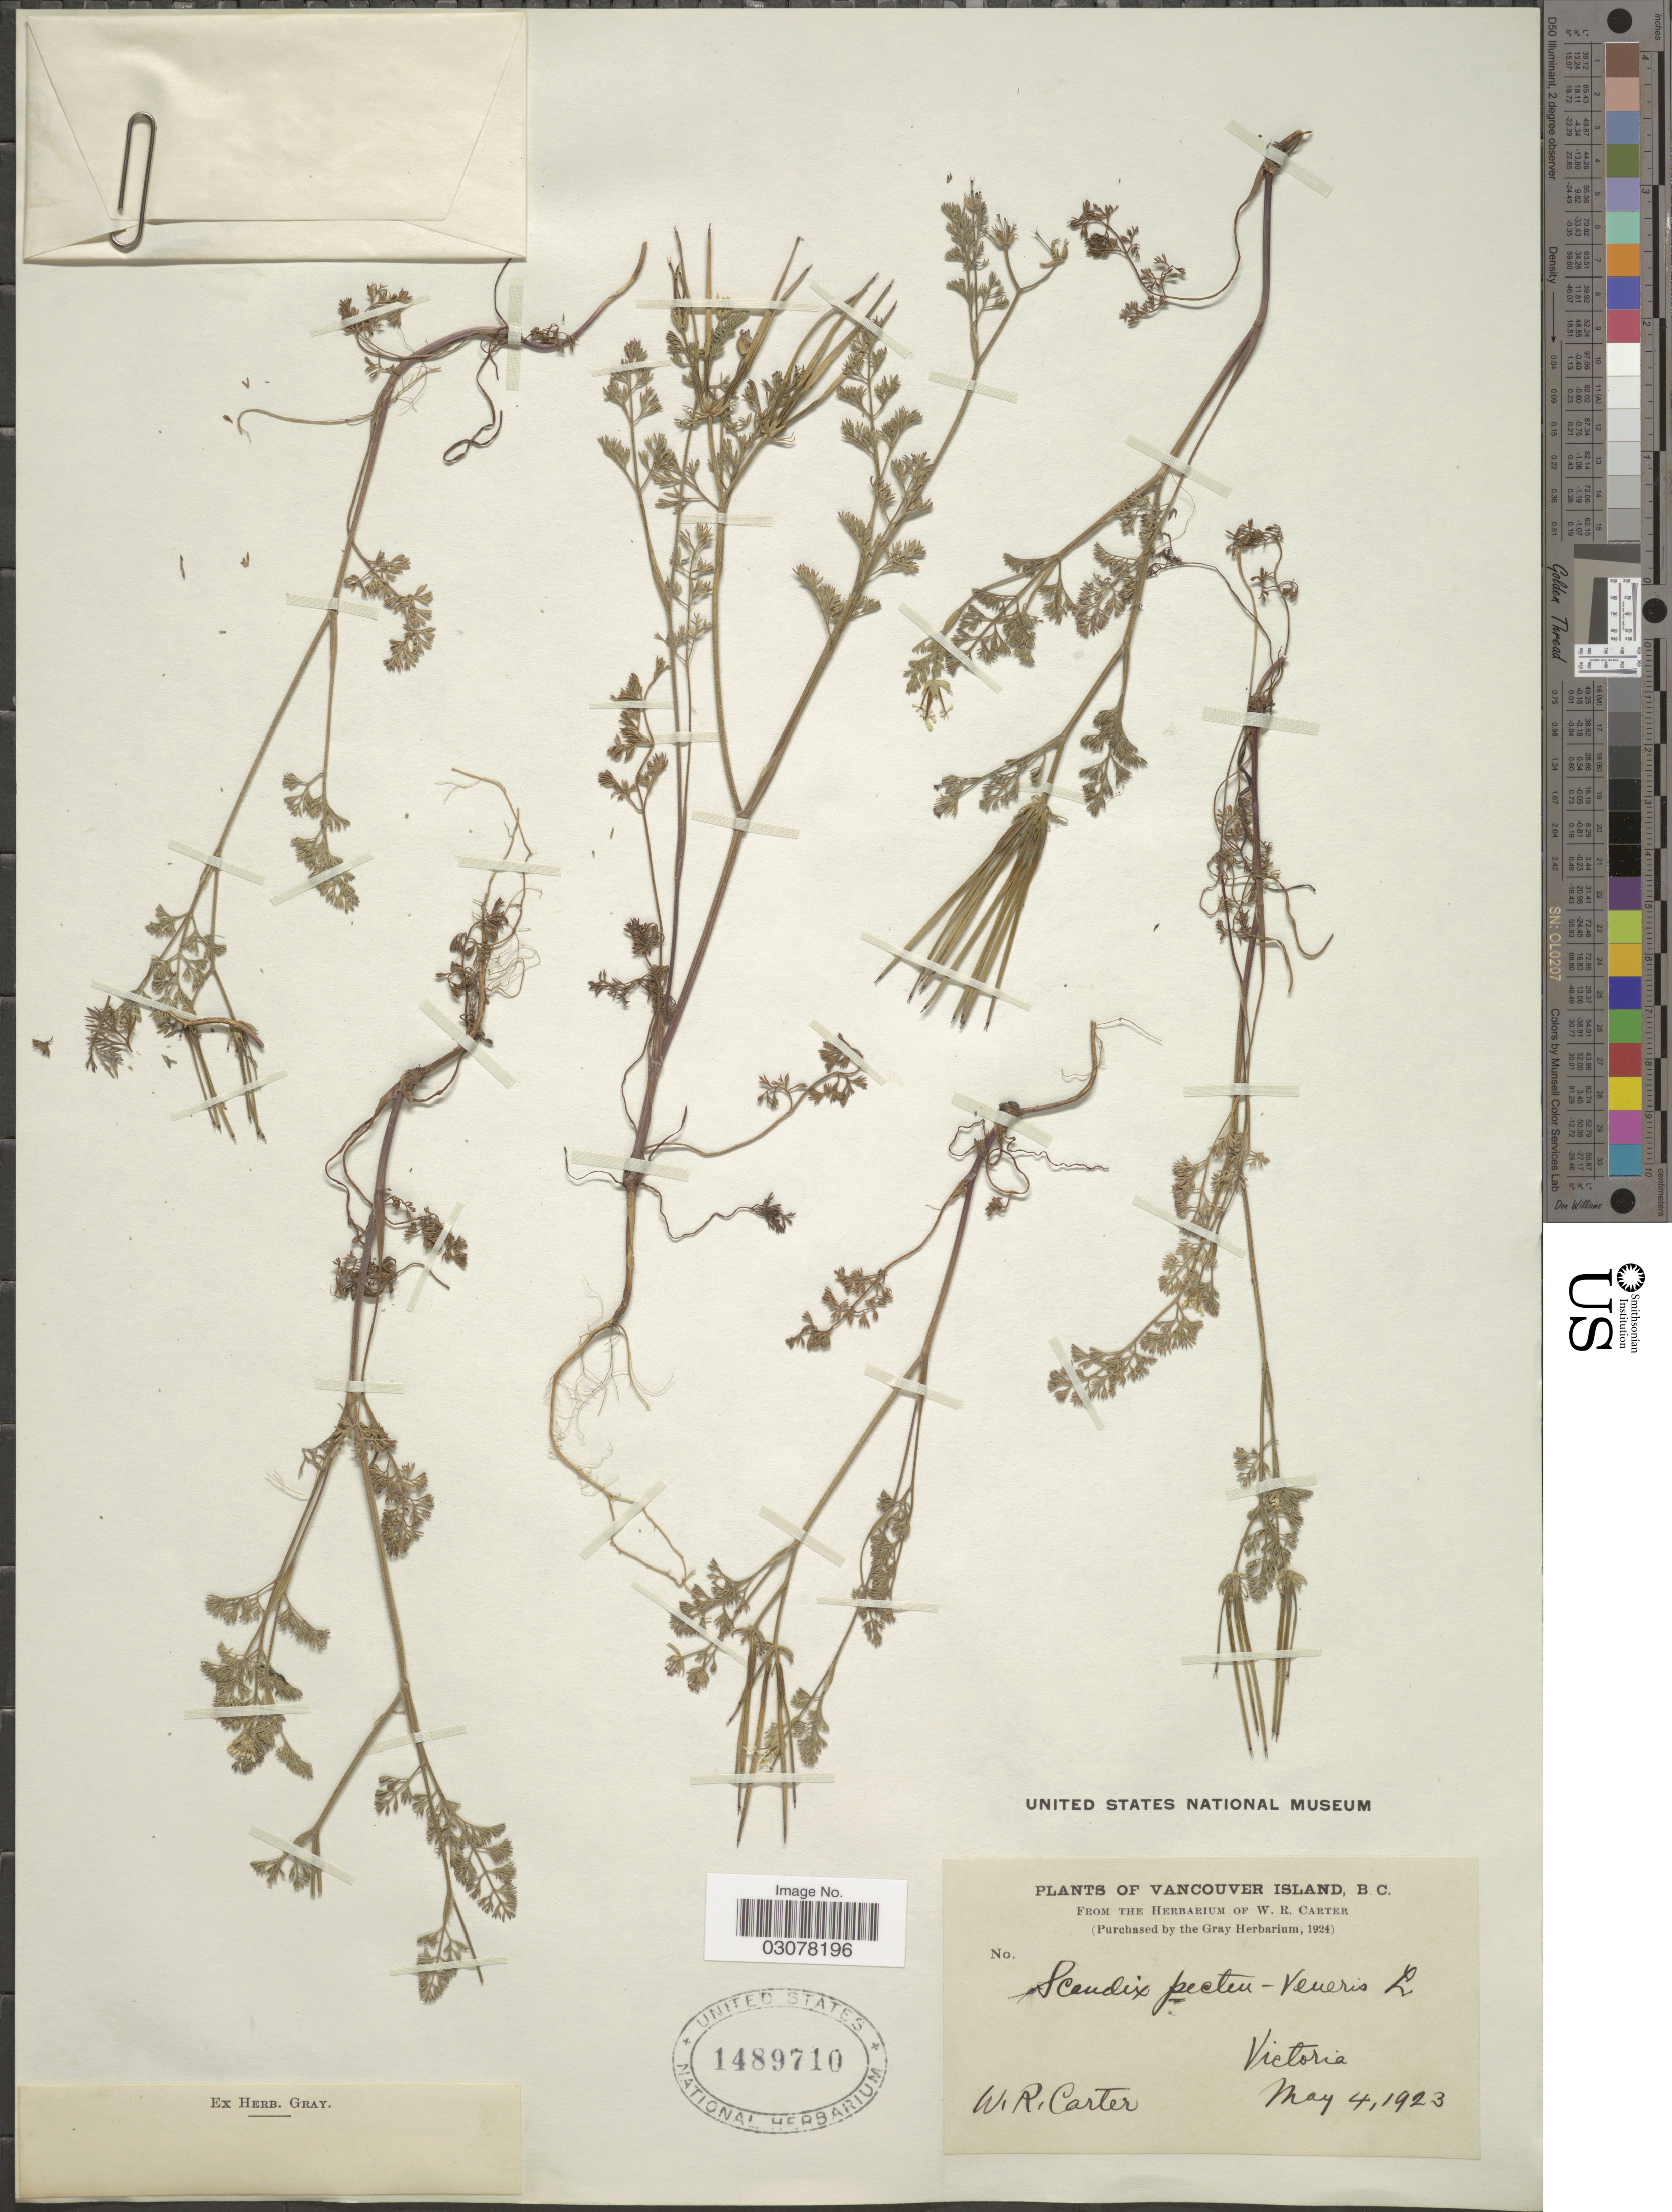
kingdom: Plantae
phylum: Tracheophyta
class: Magnoliopsida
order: Apiales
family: Apiaceae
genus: Scandix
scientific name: Scandix pecten-veneris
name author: L.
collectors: W. R. Carter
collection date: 1923-05-04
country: Canada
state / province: British Columbia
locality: Vancouver Island, B. C. Victoria.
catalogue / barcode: US 1489710